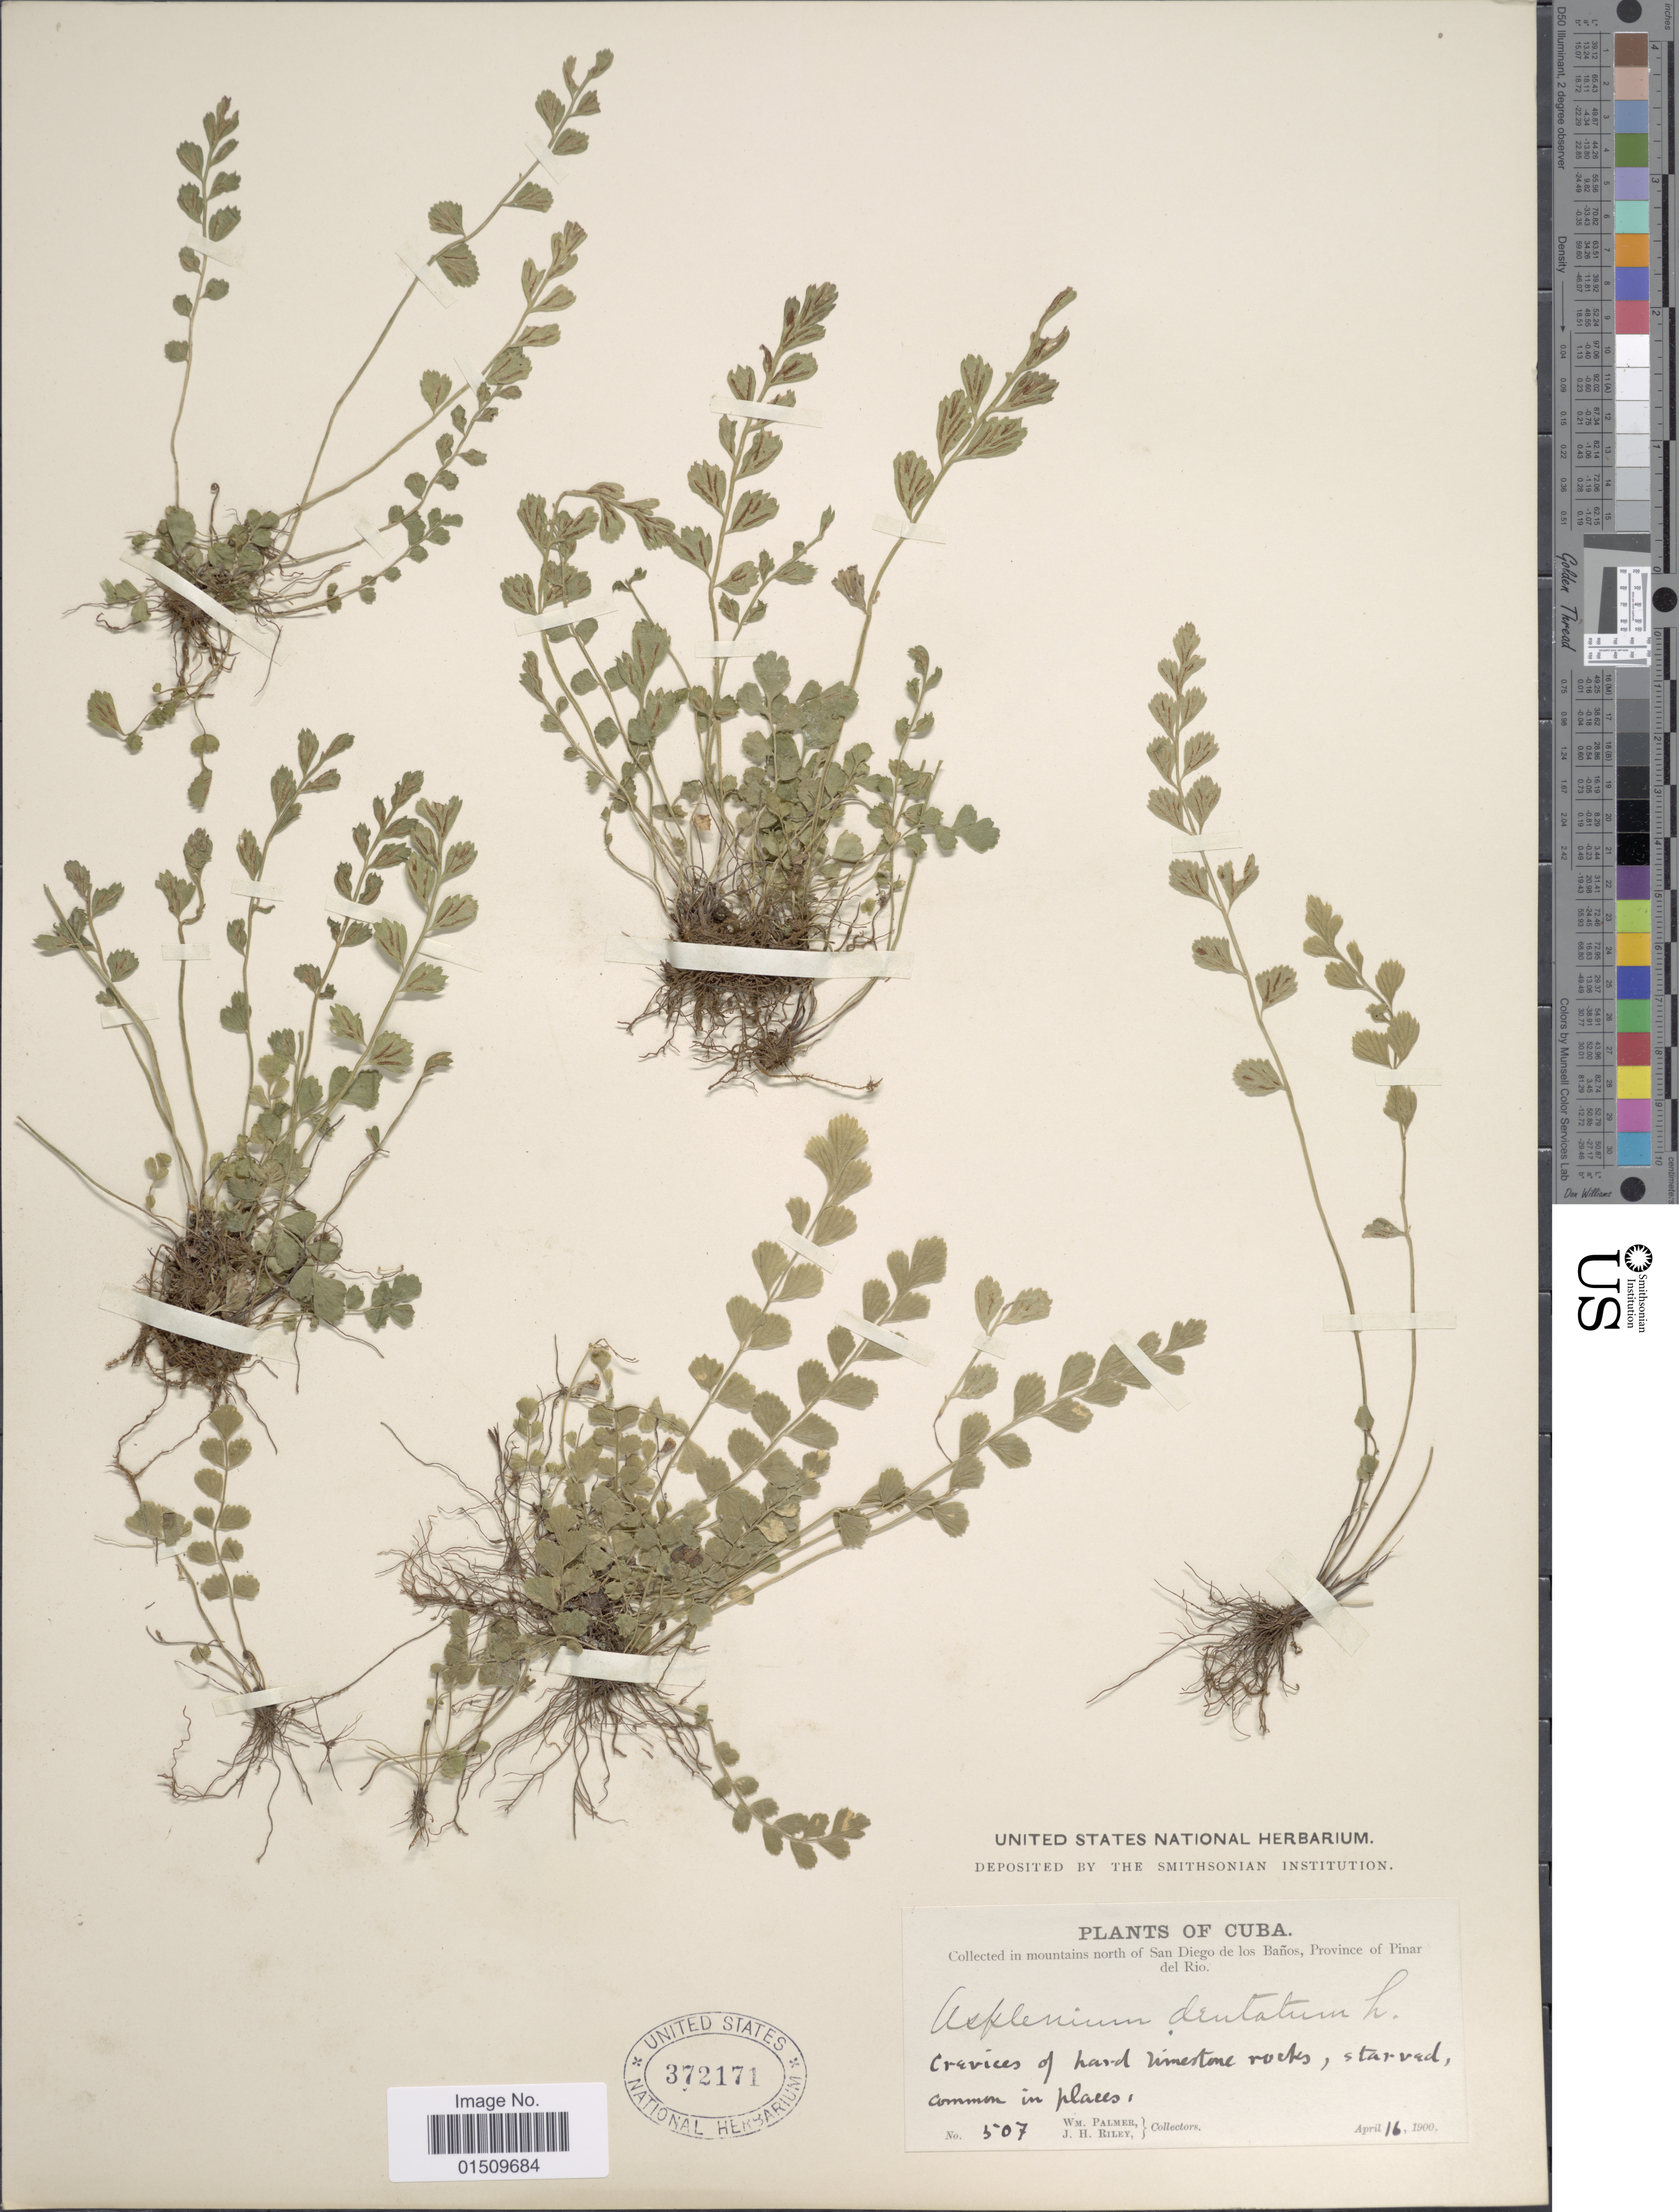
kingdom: Plantae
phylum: Tracheophyta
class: Polypodiopsida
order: Polypodiales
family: Aspleniaceae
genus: Asplenium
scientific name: Asplenium trichomanes-dentatum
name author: L.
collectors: W. Palmer & J. H. Riley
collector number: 507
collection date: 1900-04-16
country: Cuba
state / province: Pinar del Río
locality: Cuba, in mountains north of San Diego de los Banos.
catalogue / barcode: US 372171